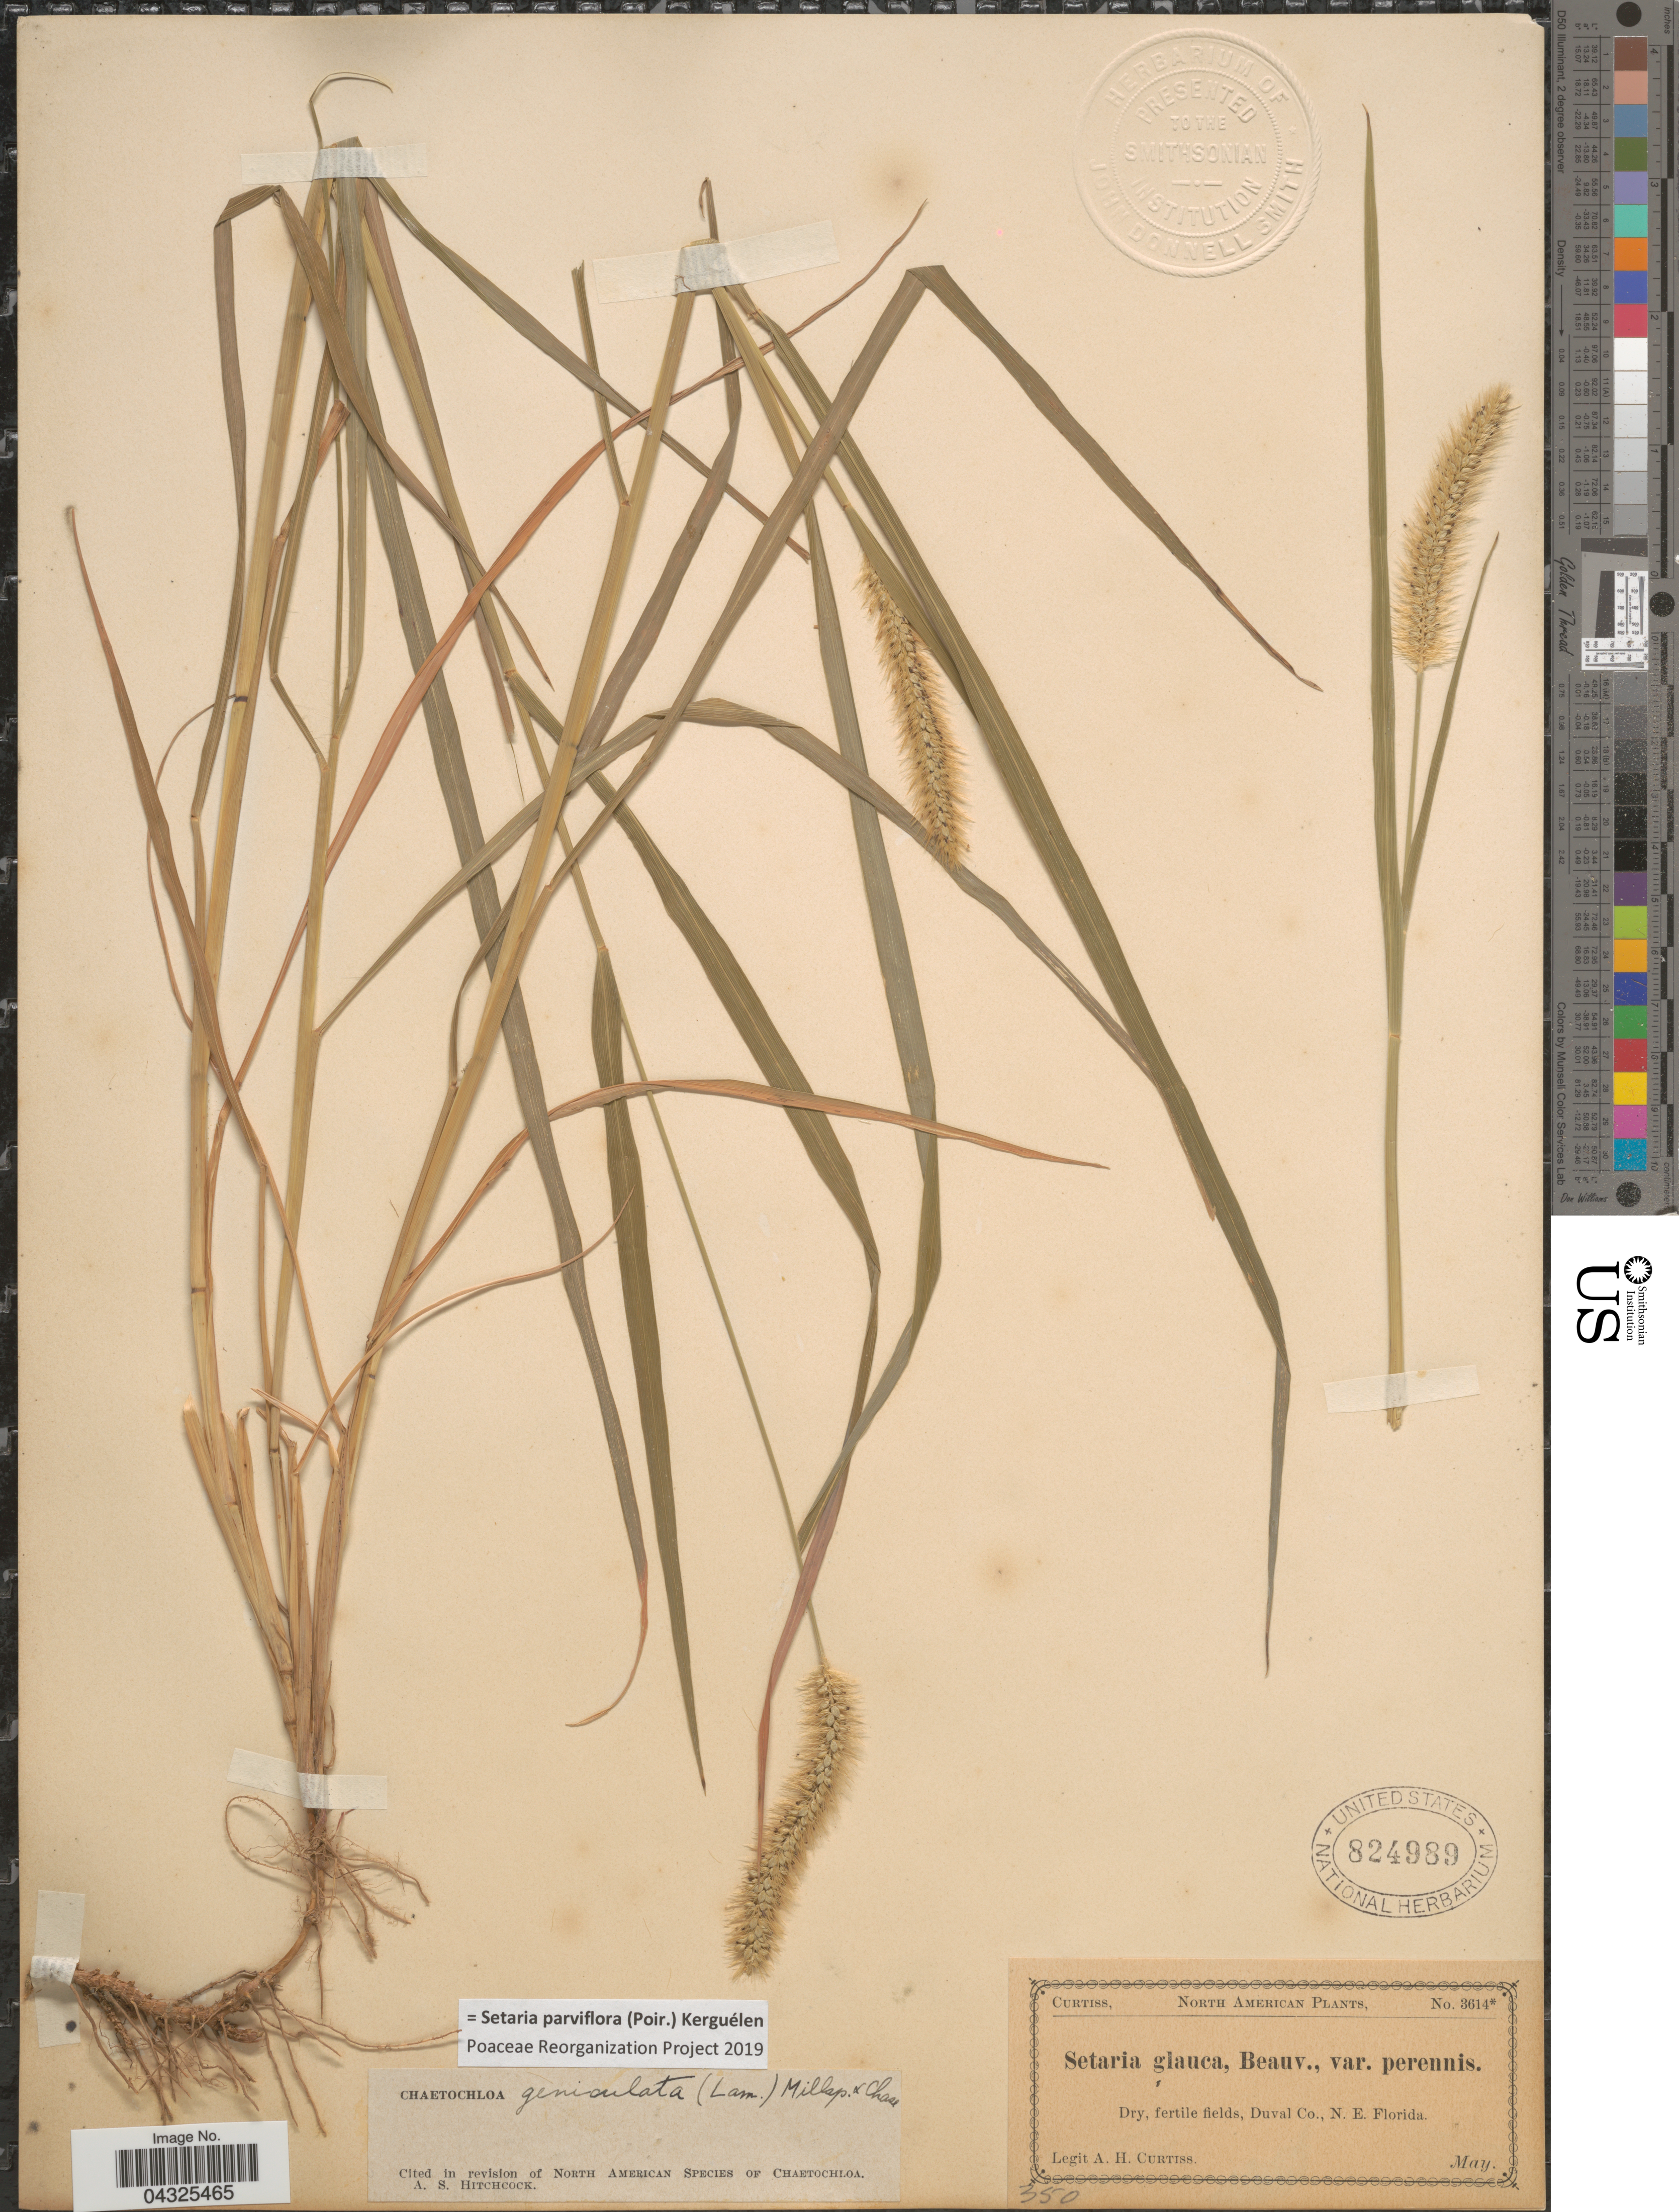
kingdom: Plantae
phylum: Tracheophyta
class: Liliopsida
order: Poales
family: Poaceae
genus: Setaria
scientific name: Setaria parviflora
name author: (Poir.) Kerguélen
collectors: A. H. Curtiss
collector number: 3614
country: United States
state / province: Florida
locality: Duval Co., N. E. Florida.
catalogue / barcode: US 824989